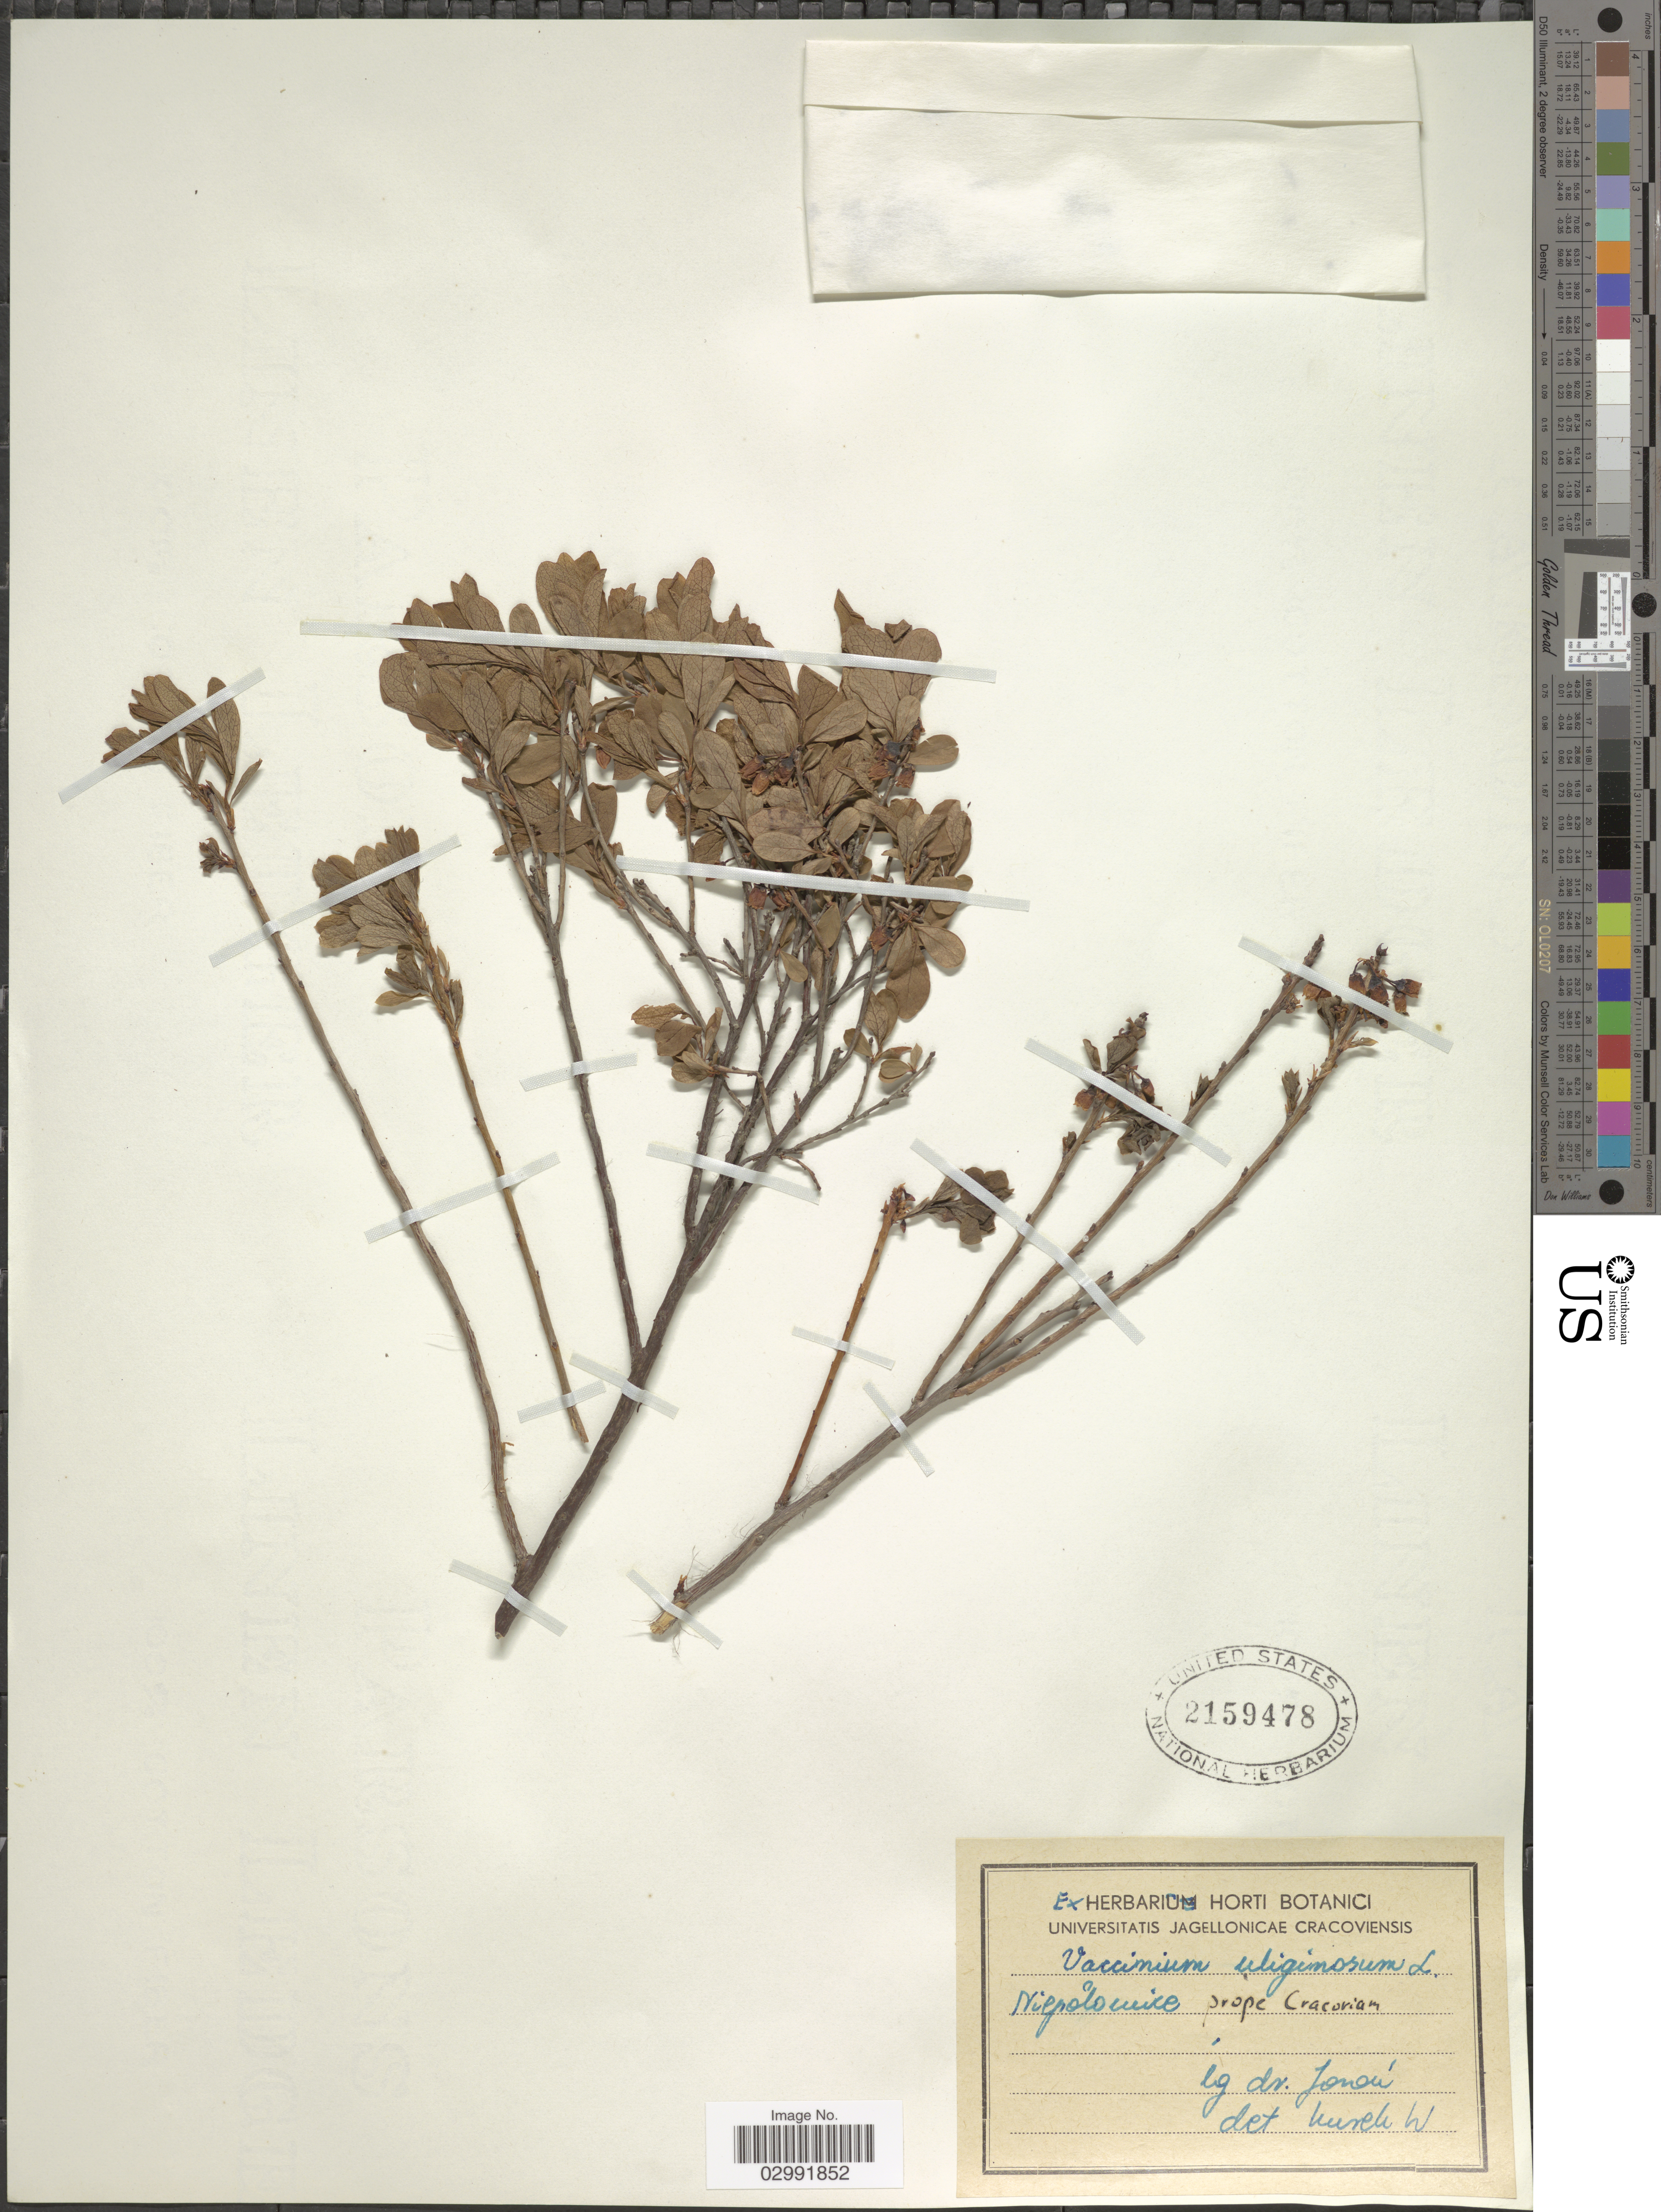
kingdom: Plantae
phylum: Tracheophyta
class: Magnoliopsida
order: Ericales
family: Ericaceae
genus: Vaccinium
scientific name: Vaccinium uliginosum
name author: L.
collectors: -. Jonoú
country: Poland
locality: Niepołomice, prope Cracoviam.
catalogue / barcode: US 2159478